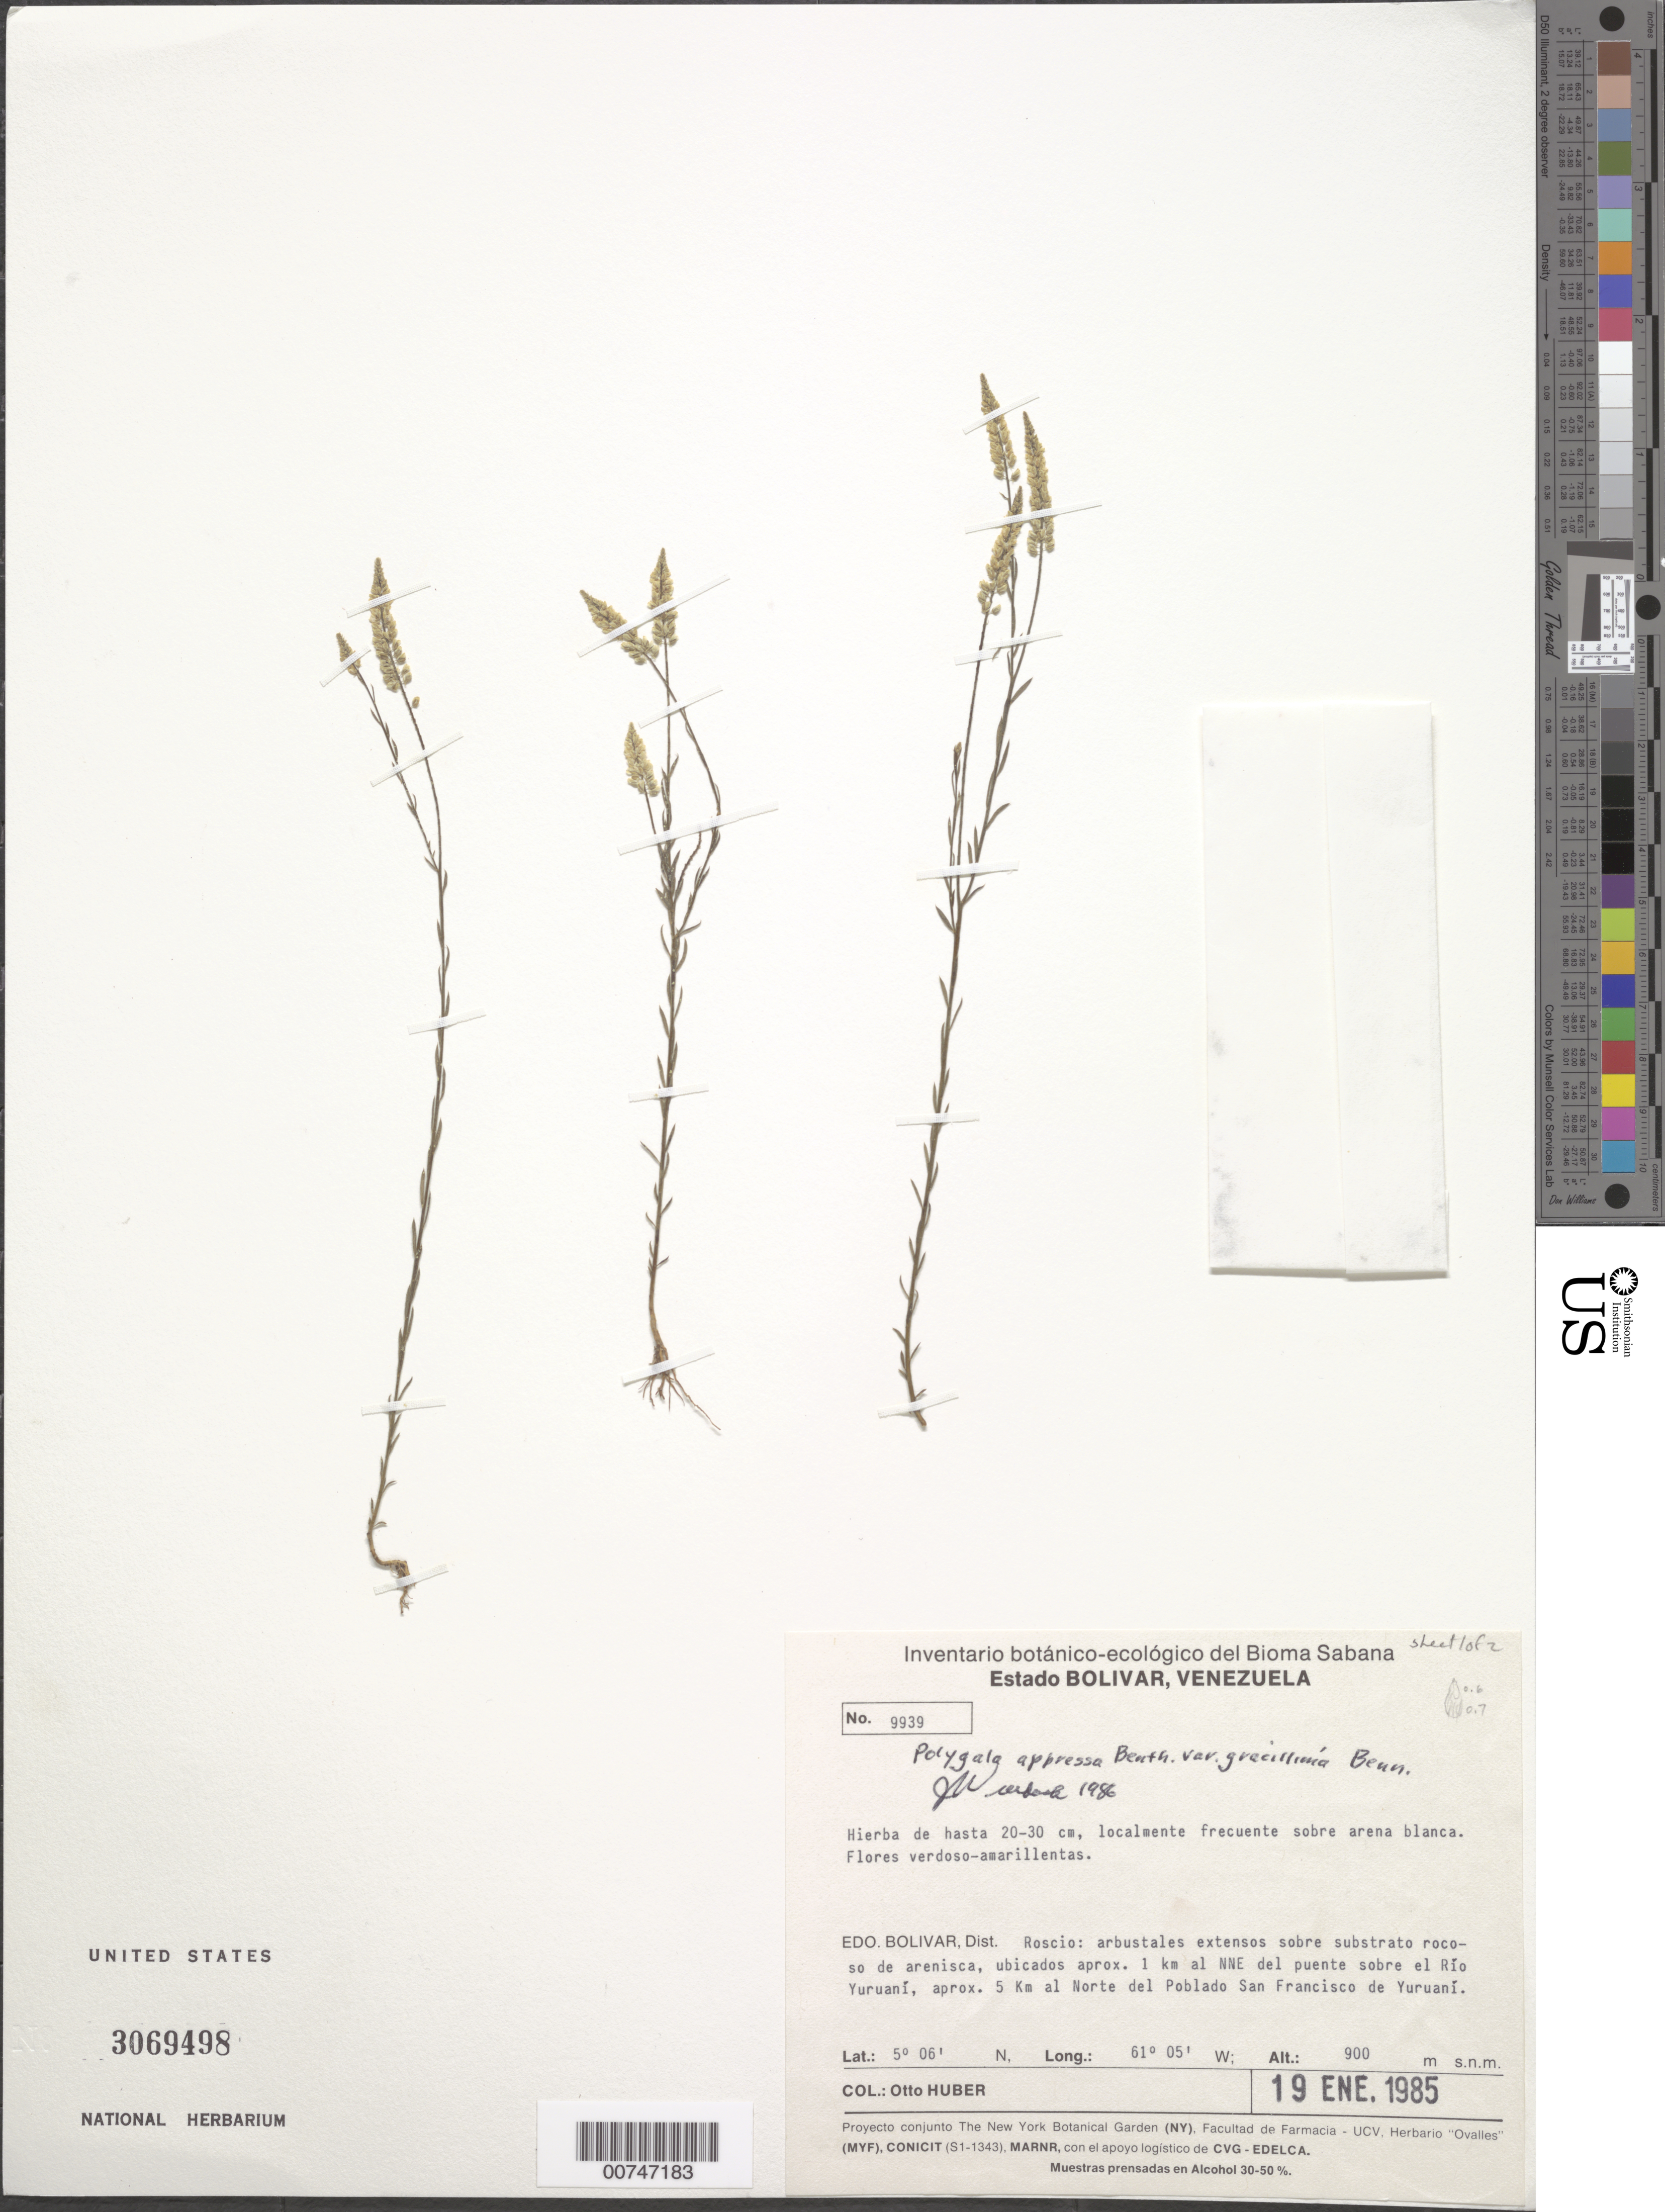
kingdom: Plantae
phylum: Tracheophyta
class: Magnoliopsida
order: Fabales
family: Polygalaceae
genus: Polygala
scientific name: Polygala appressa var. gracillima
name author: (S. Watson) A.W. Benn.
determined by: Wurdack, John J., (US), US (UNITED STATES)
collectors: O. Huber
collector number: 9939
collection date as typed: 19-Jan-85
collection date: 1985-01-19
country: Venezuela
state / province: Bolívar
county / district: Roscio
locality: Río Yuruaní, 1 km NNE, 5 km N del poblado San Francisco de Yuruaní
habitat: Arbustales extensos sobre substrato rocoso de arenisca; sobre rena blanca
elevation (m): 900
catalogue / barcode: US 3069498